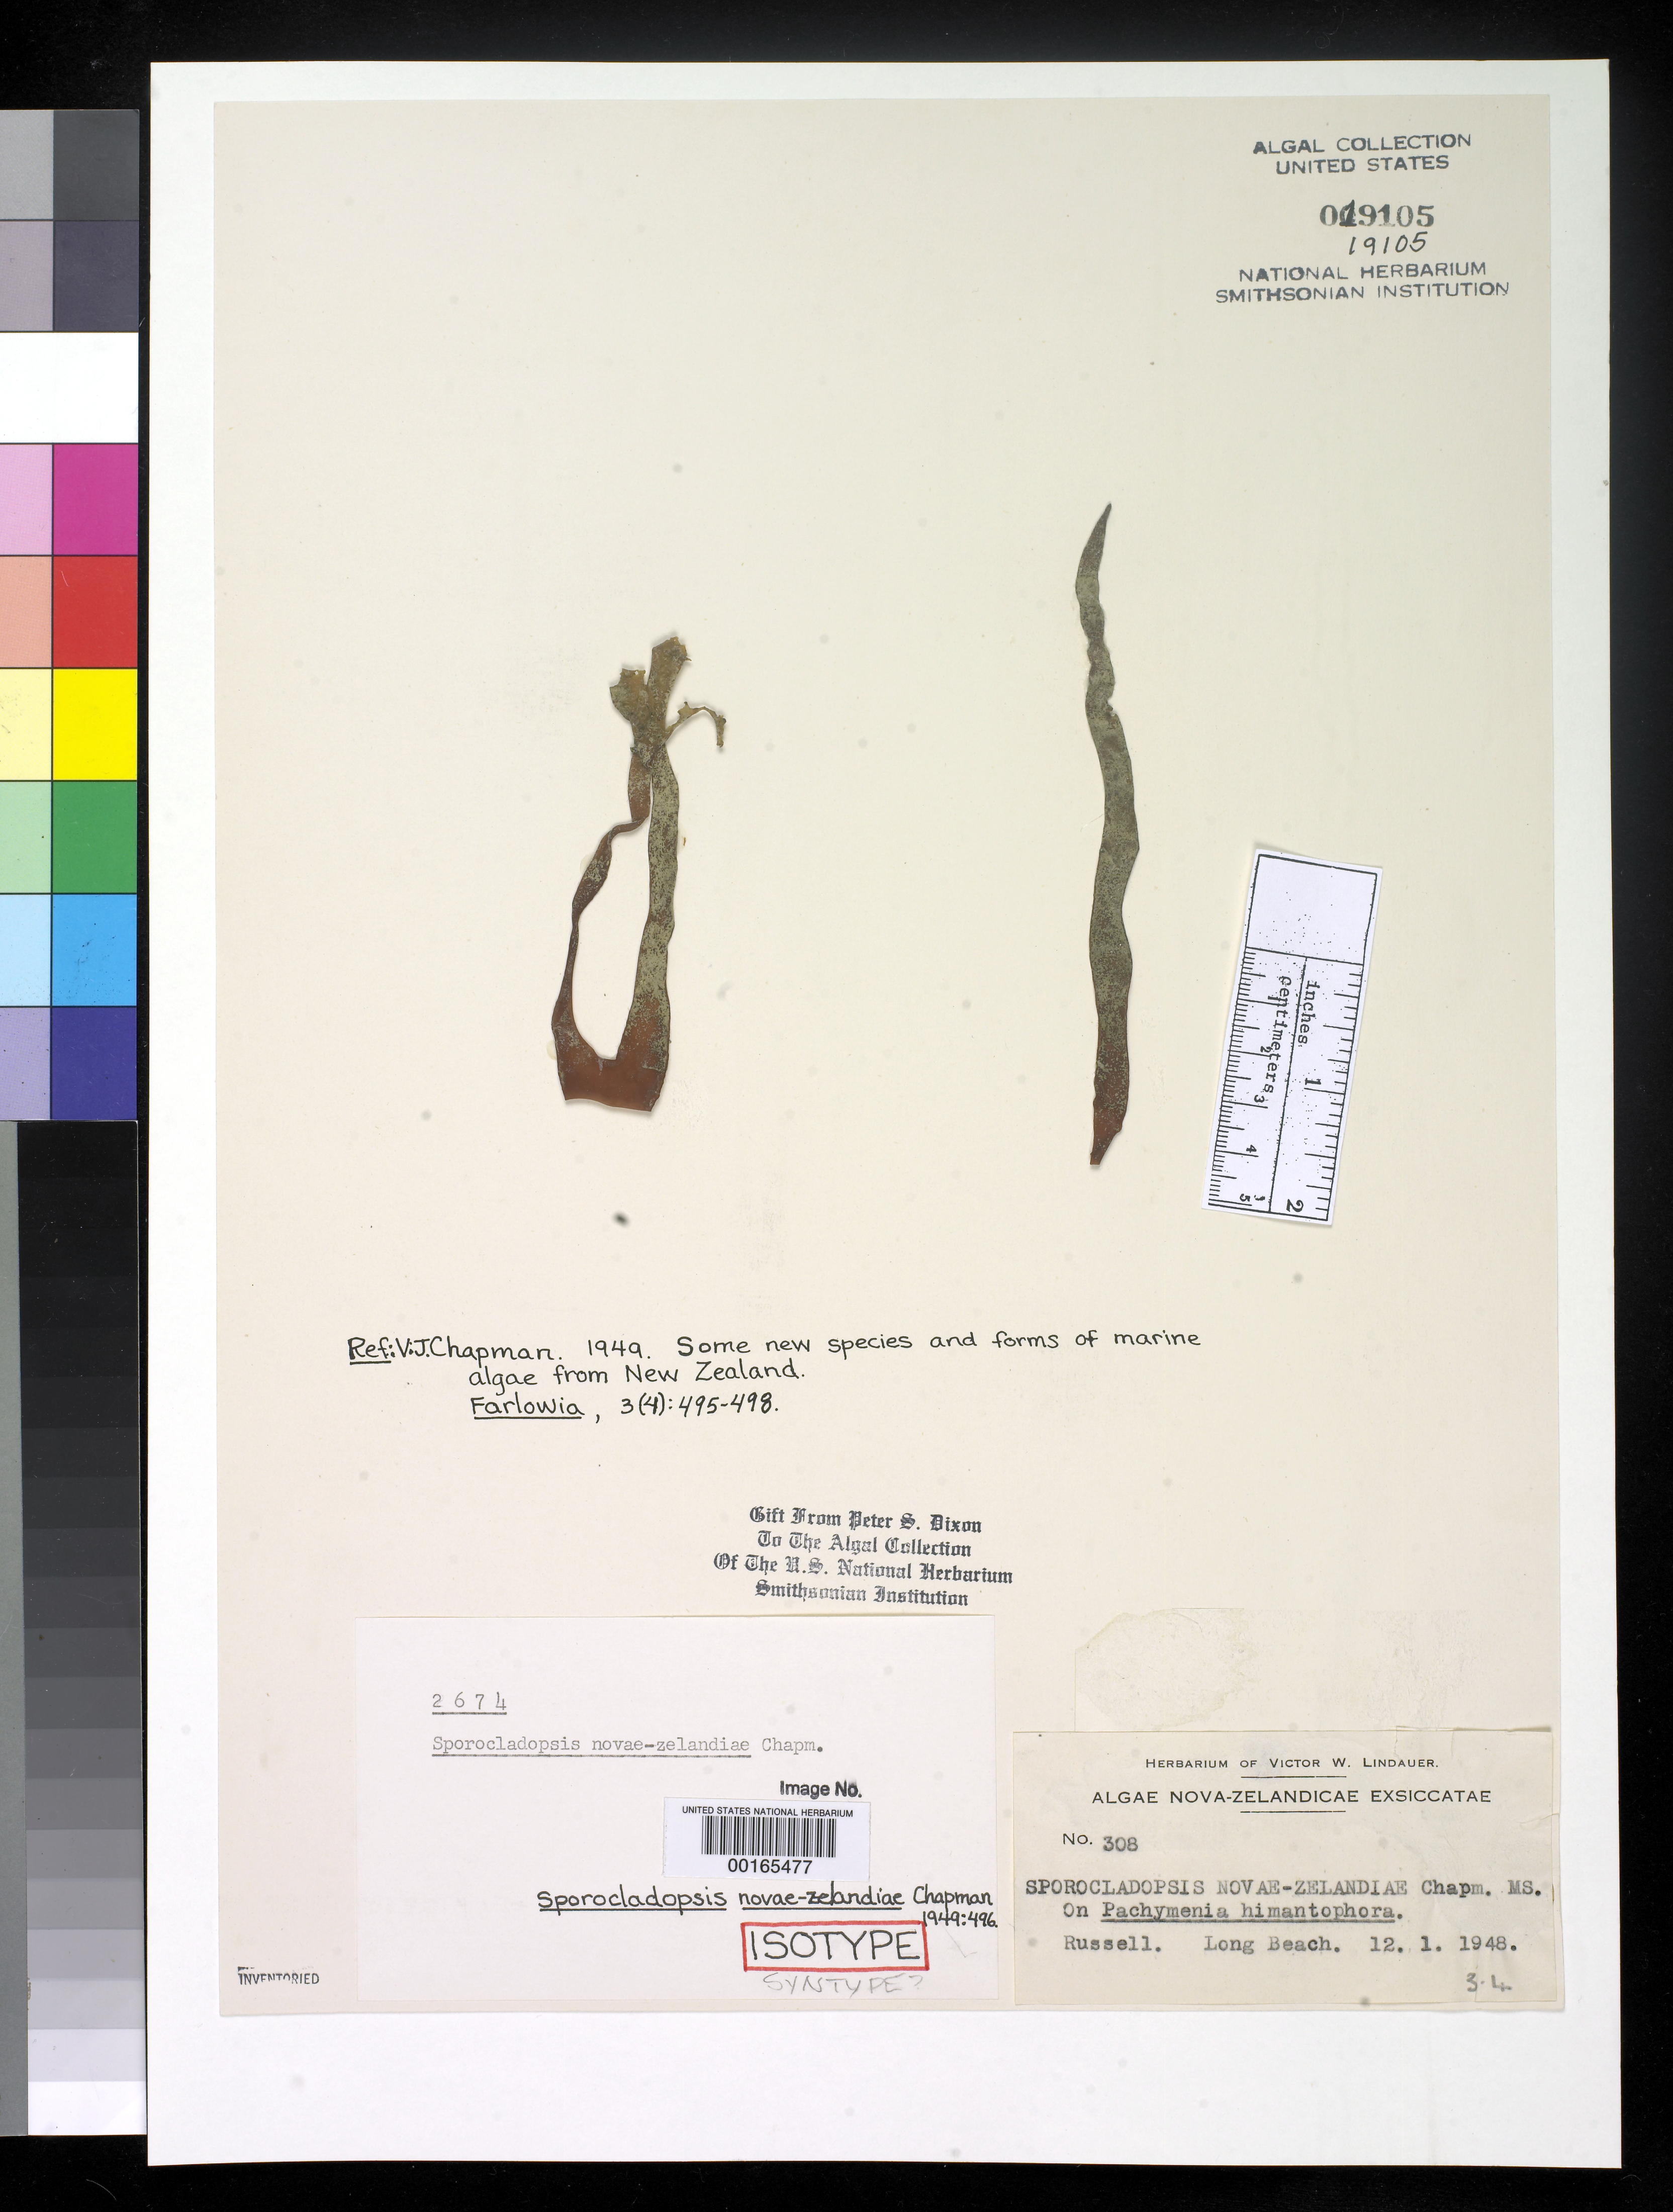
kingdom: Plantae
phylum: Chlorophyta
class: Chlorophyceae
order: Chaetophorales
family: Chaetophoraceae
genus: Sporocladopsis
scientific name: Sporocladopsis novae-zelandiae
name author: V.J. Chapm.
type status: Syntype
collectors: Lindauer, V. W. (herbarium)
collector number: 308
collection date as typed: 12 Jan 1948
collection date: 1948-01-12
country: New Zealand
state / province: Northland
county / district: Far North District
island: North Island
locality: Russell, Long Beach.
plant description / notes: Lindauer, Algae Nova-Zelandicae Exsiccatae, Fascicle 13, October 1948.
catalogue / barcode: US 19105